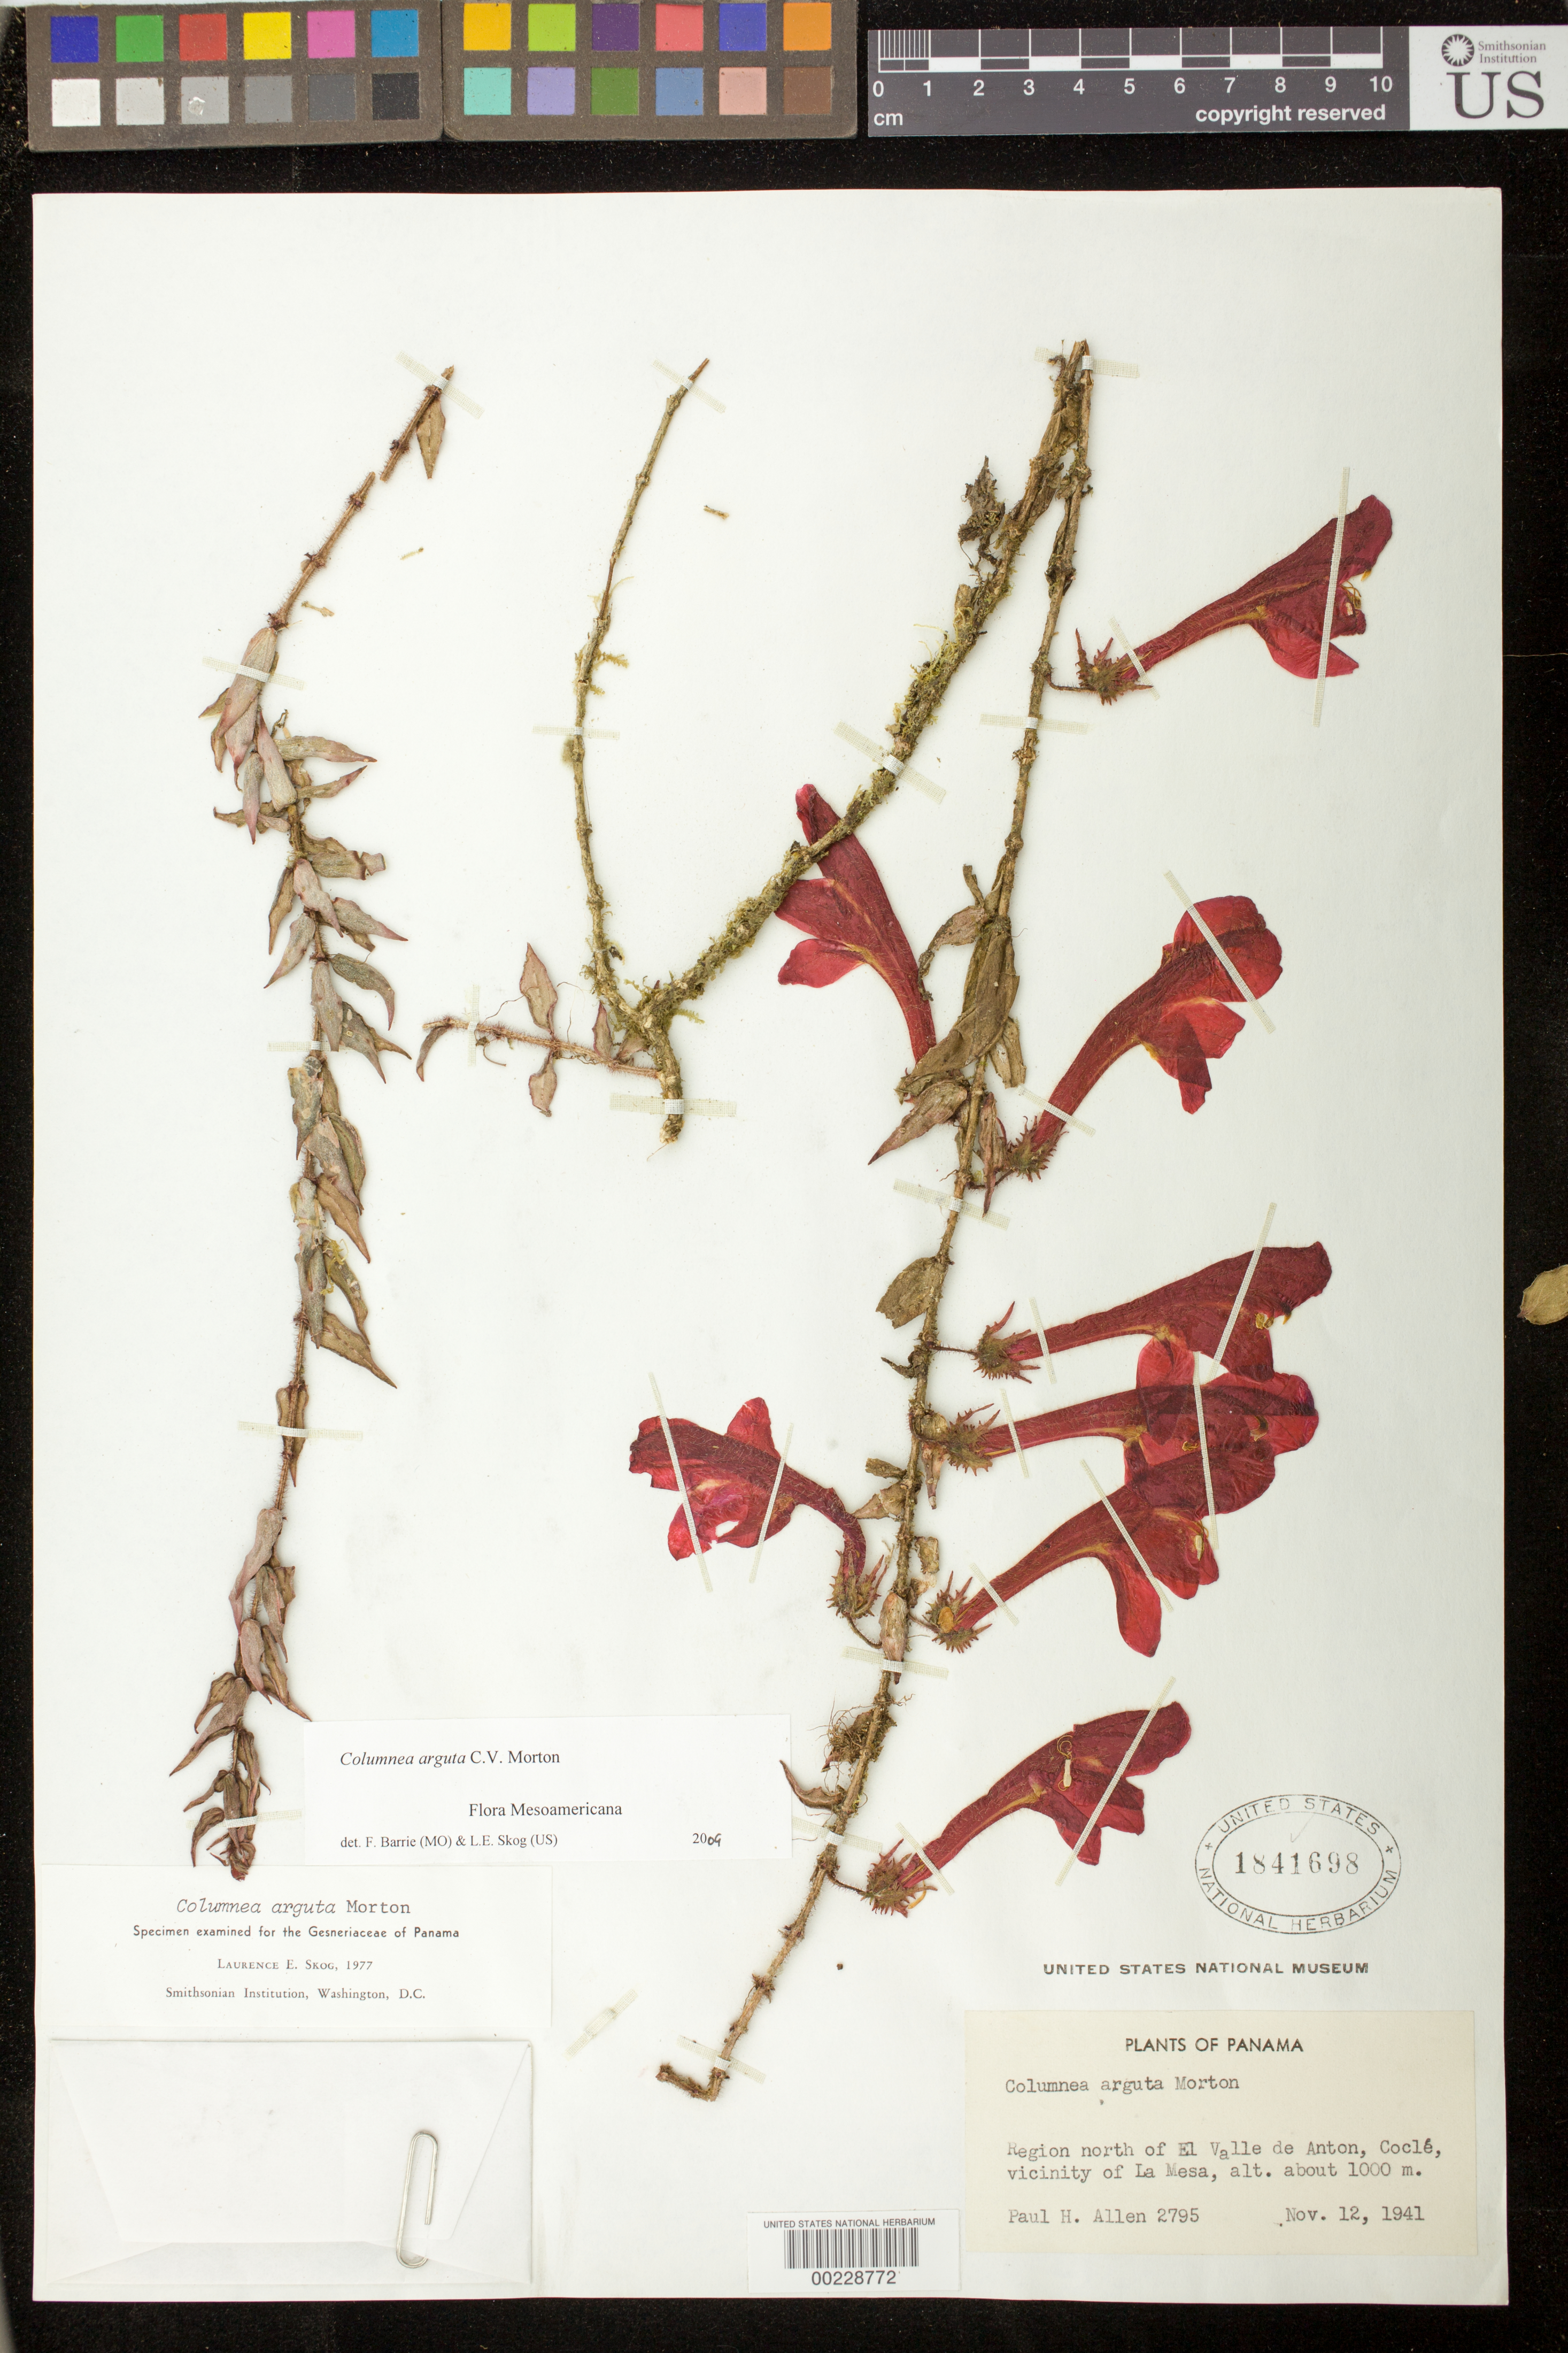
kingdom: Plantae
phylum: Tracheophyta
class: Magnoliopsida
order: Lamiales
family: Gesneriaceae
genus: Columnea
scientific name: Columnea arguta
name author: C.V. Morton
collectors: P. H. Allen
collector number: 2795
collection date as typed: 12 Nov 1941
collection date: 1941-11-12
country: Panama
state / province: Coclé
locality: Region N of El Valle de Anton, vicinity of La Mesa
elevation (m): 1000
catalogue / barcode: US 1841698